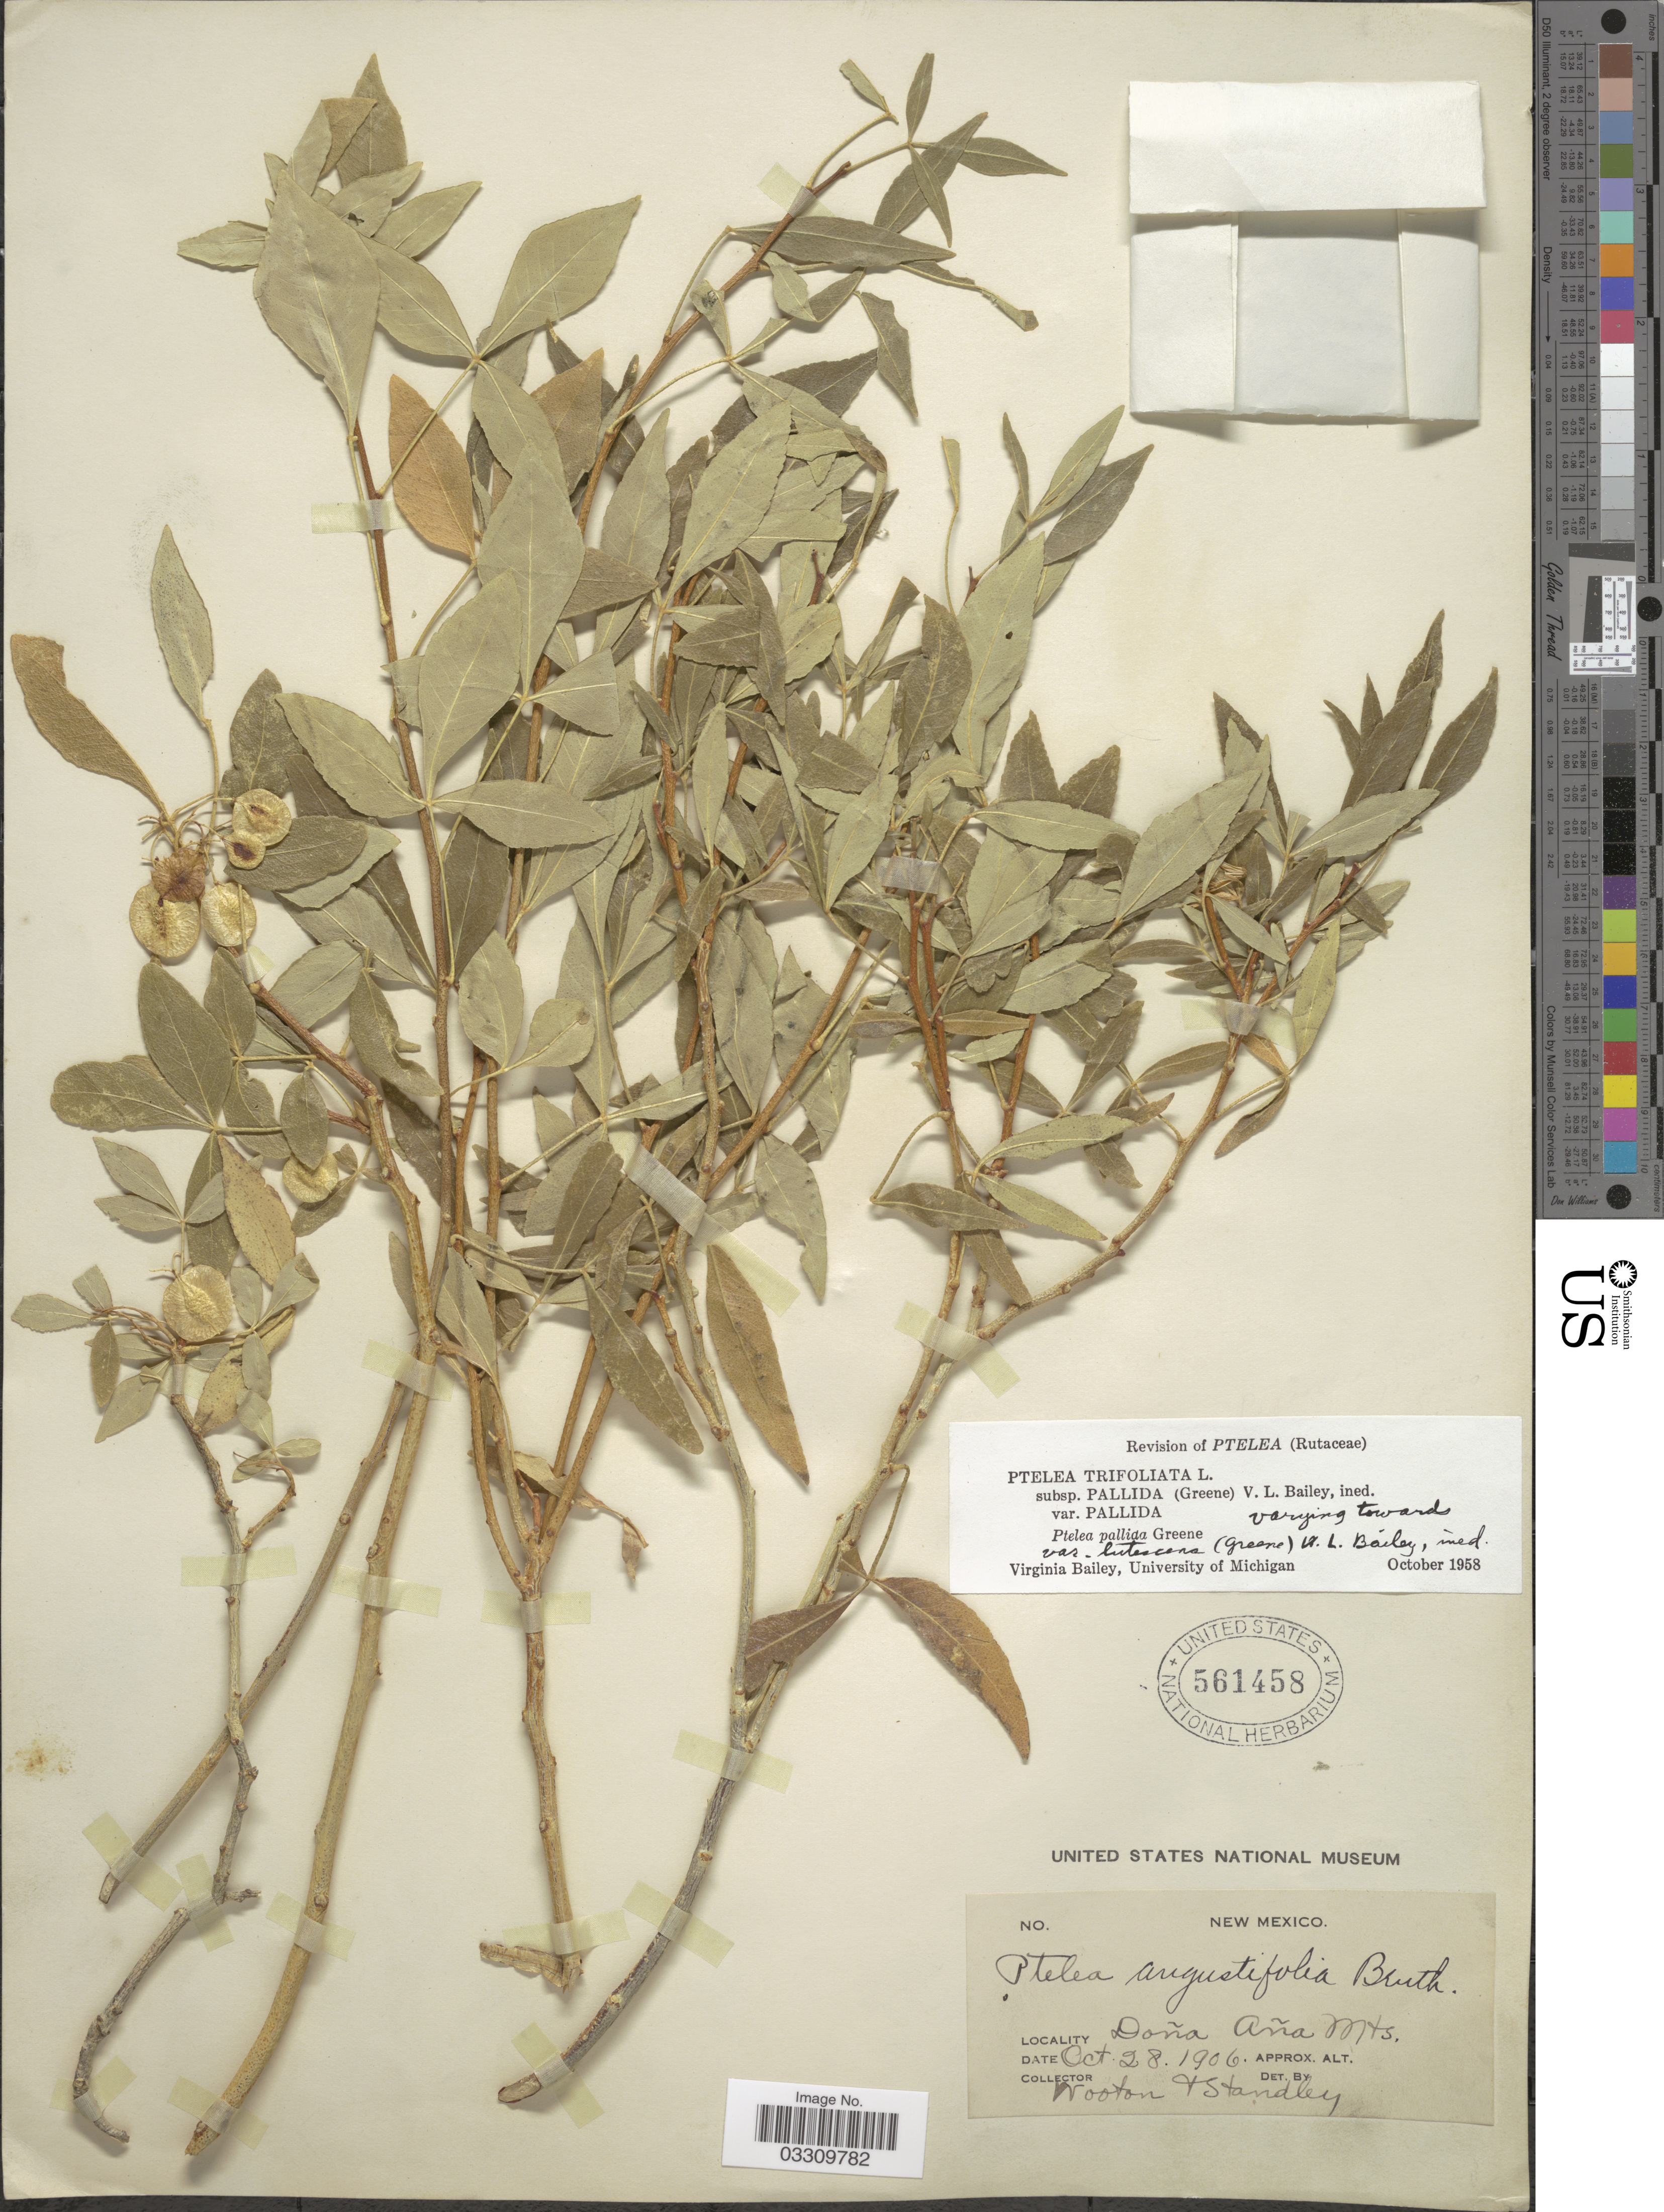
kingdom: Plantae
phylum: Tracheophyta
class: Magnoliopsida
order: Sapindales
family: Rutaceae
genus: Ptelea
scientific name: Ptelea trifoliata subsp. pallida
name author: (Greene) V. L. Bailey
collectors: E. O. Wooton & Standley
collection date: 1906-10-28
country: United States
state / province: New Mexico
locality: Doña Aña Mts.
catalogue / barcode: US 561458